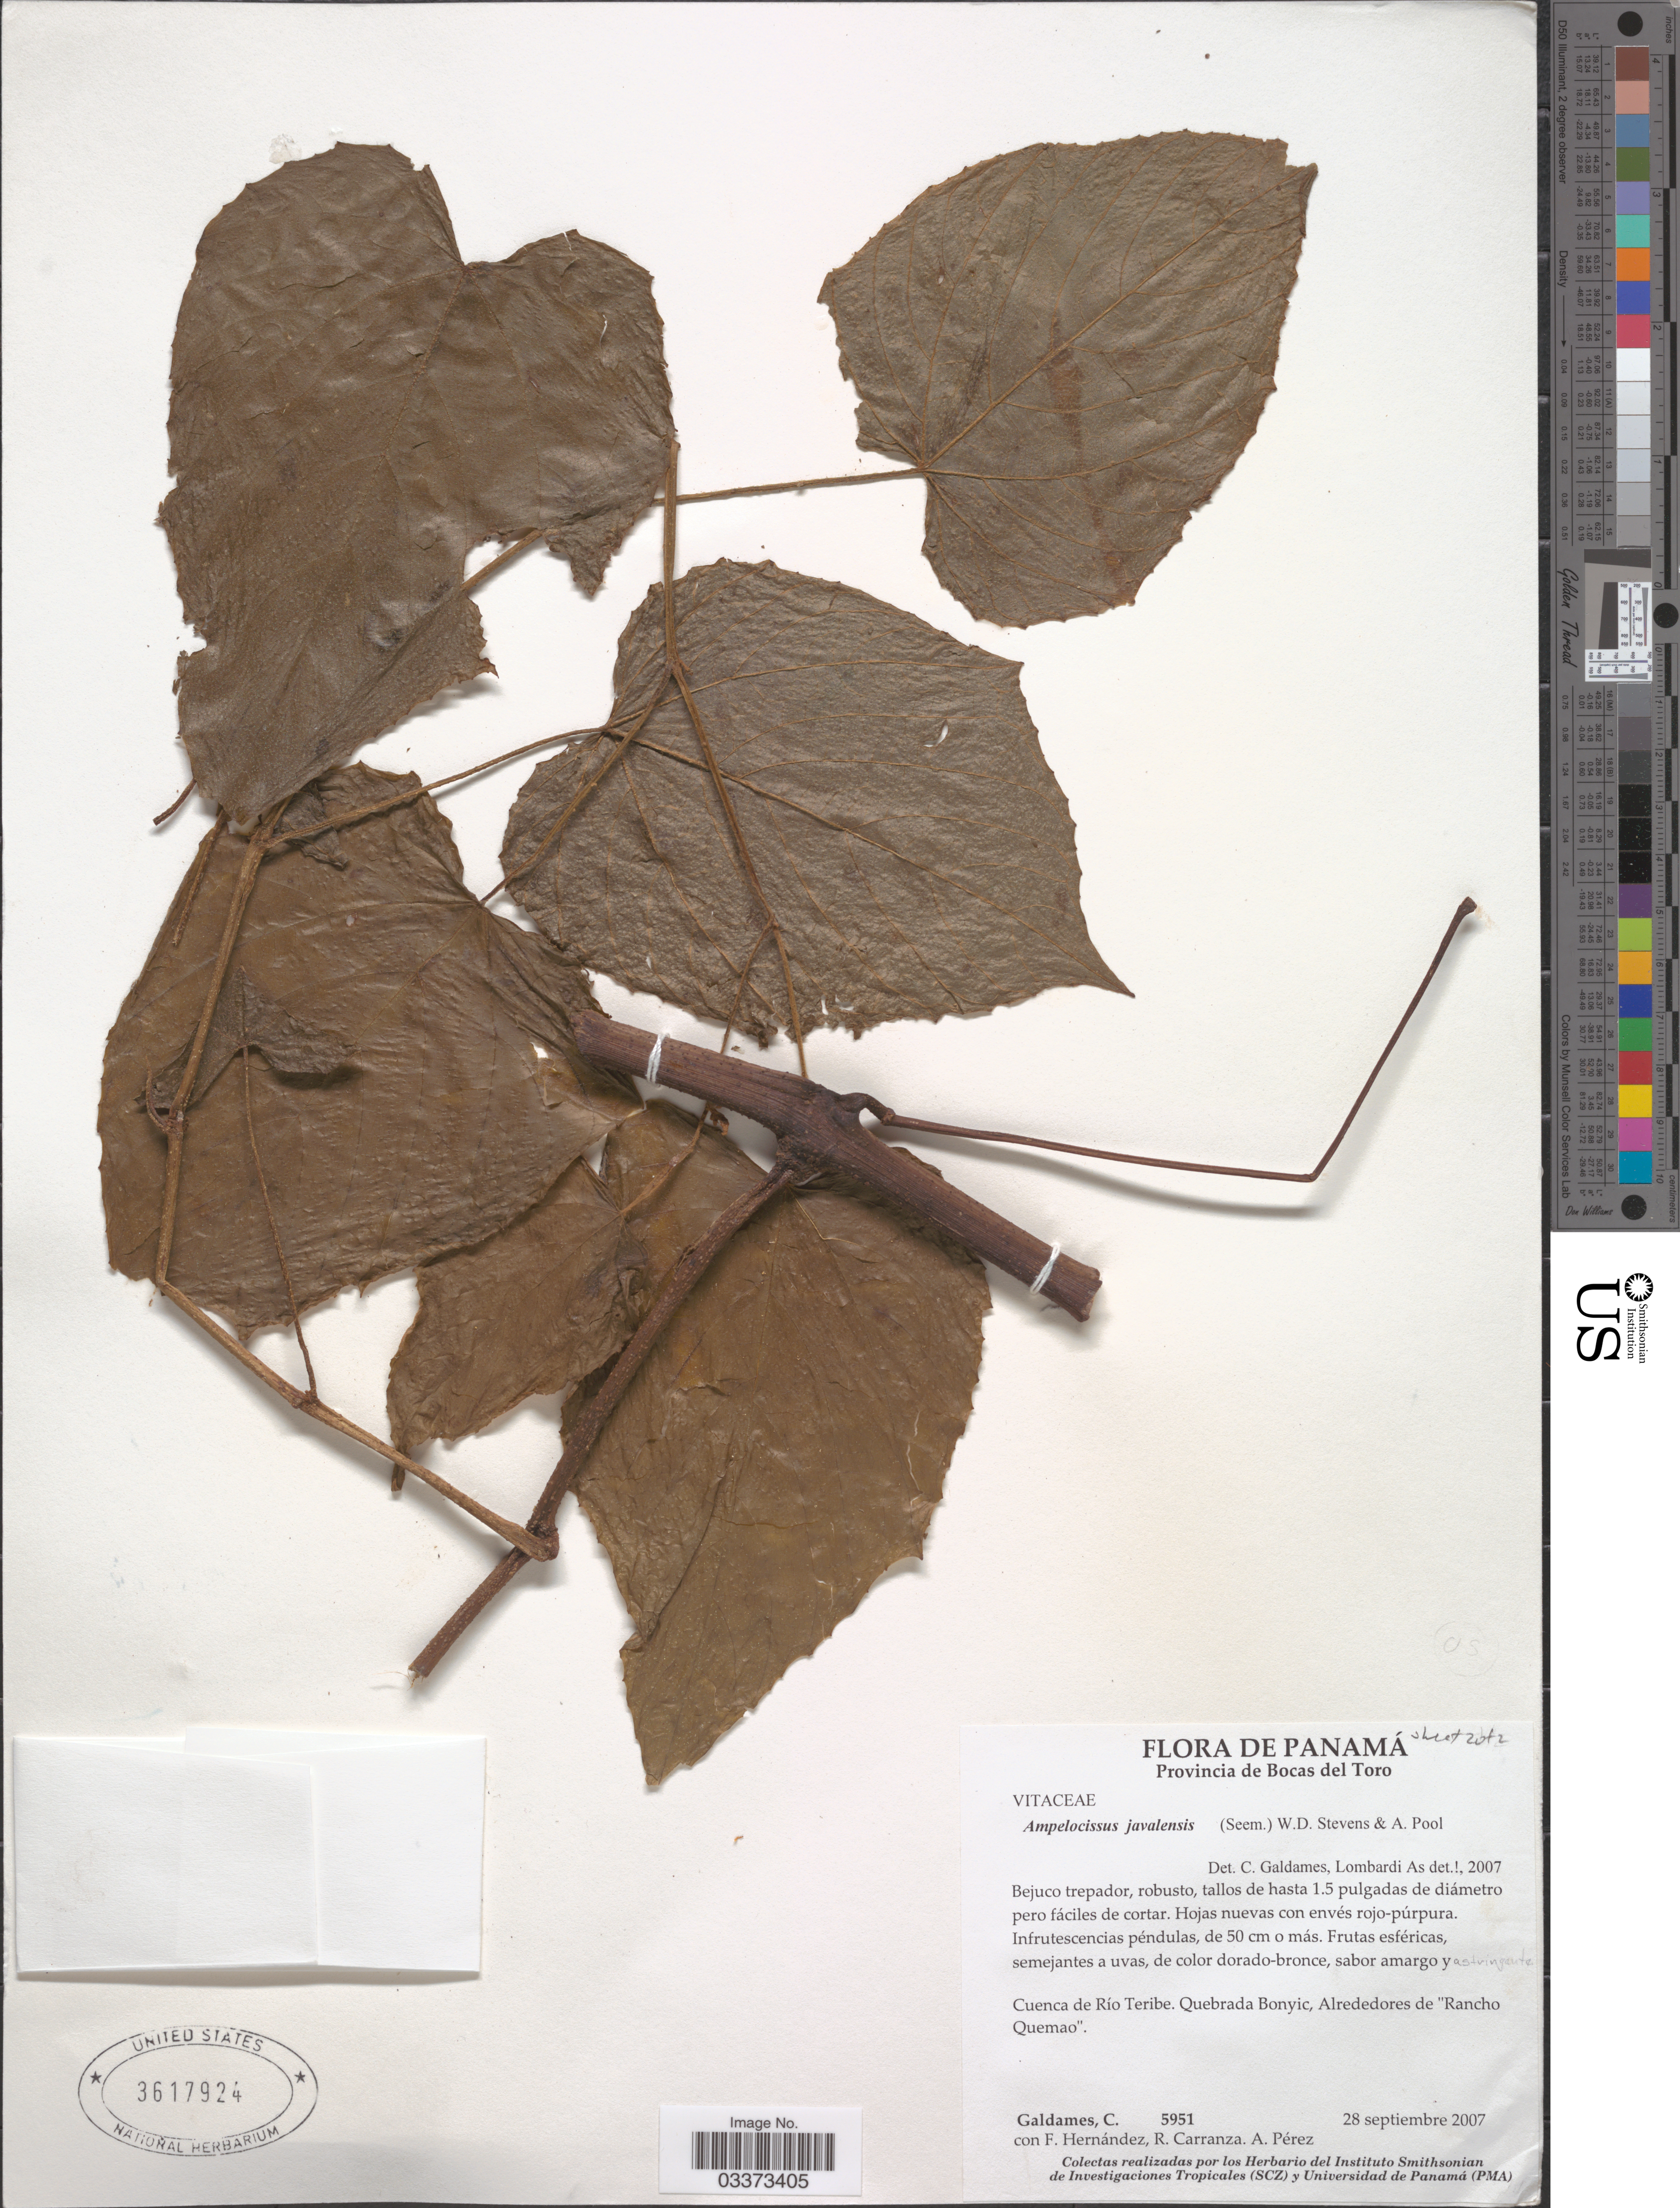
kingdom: Plantae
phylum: Tracheophyta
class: Magnoliopsida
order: Vitales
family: Vitaceae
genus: Ampelocissus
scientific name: Ampelocissus javalensis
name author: (Seem.) W.D. Stevens & A. Pool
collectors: C. Galdames, F. Hernandez, R. Carranza & A. Pérez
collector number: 5951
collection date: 2007-09-28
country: Panama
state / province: Bocas del Toro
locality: Cuenca de Río Teribe. Quebrada Bonyic, Alrededores de "Rancho Quemao".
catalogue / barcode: US 3617924